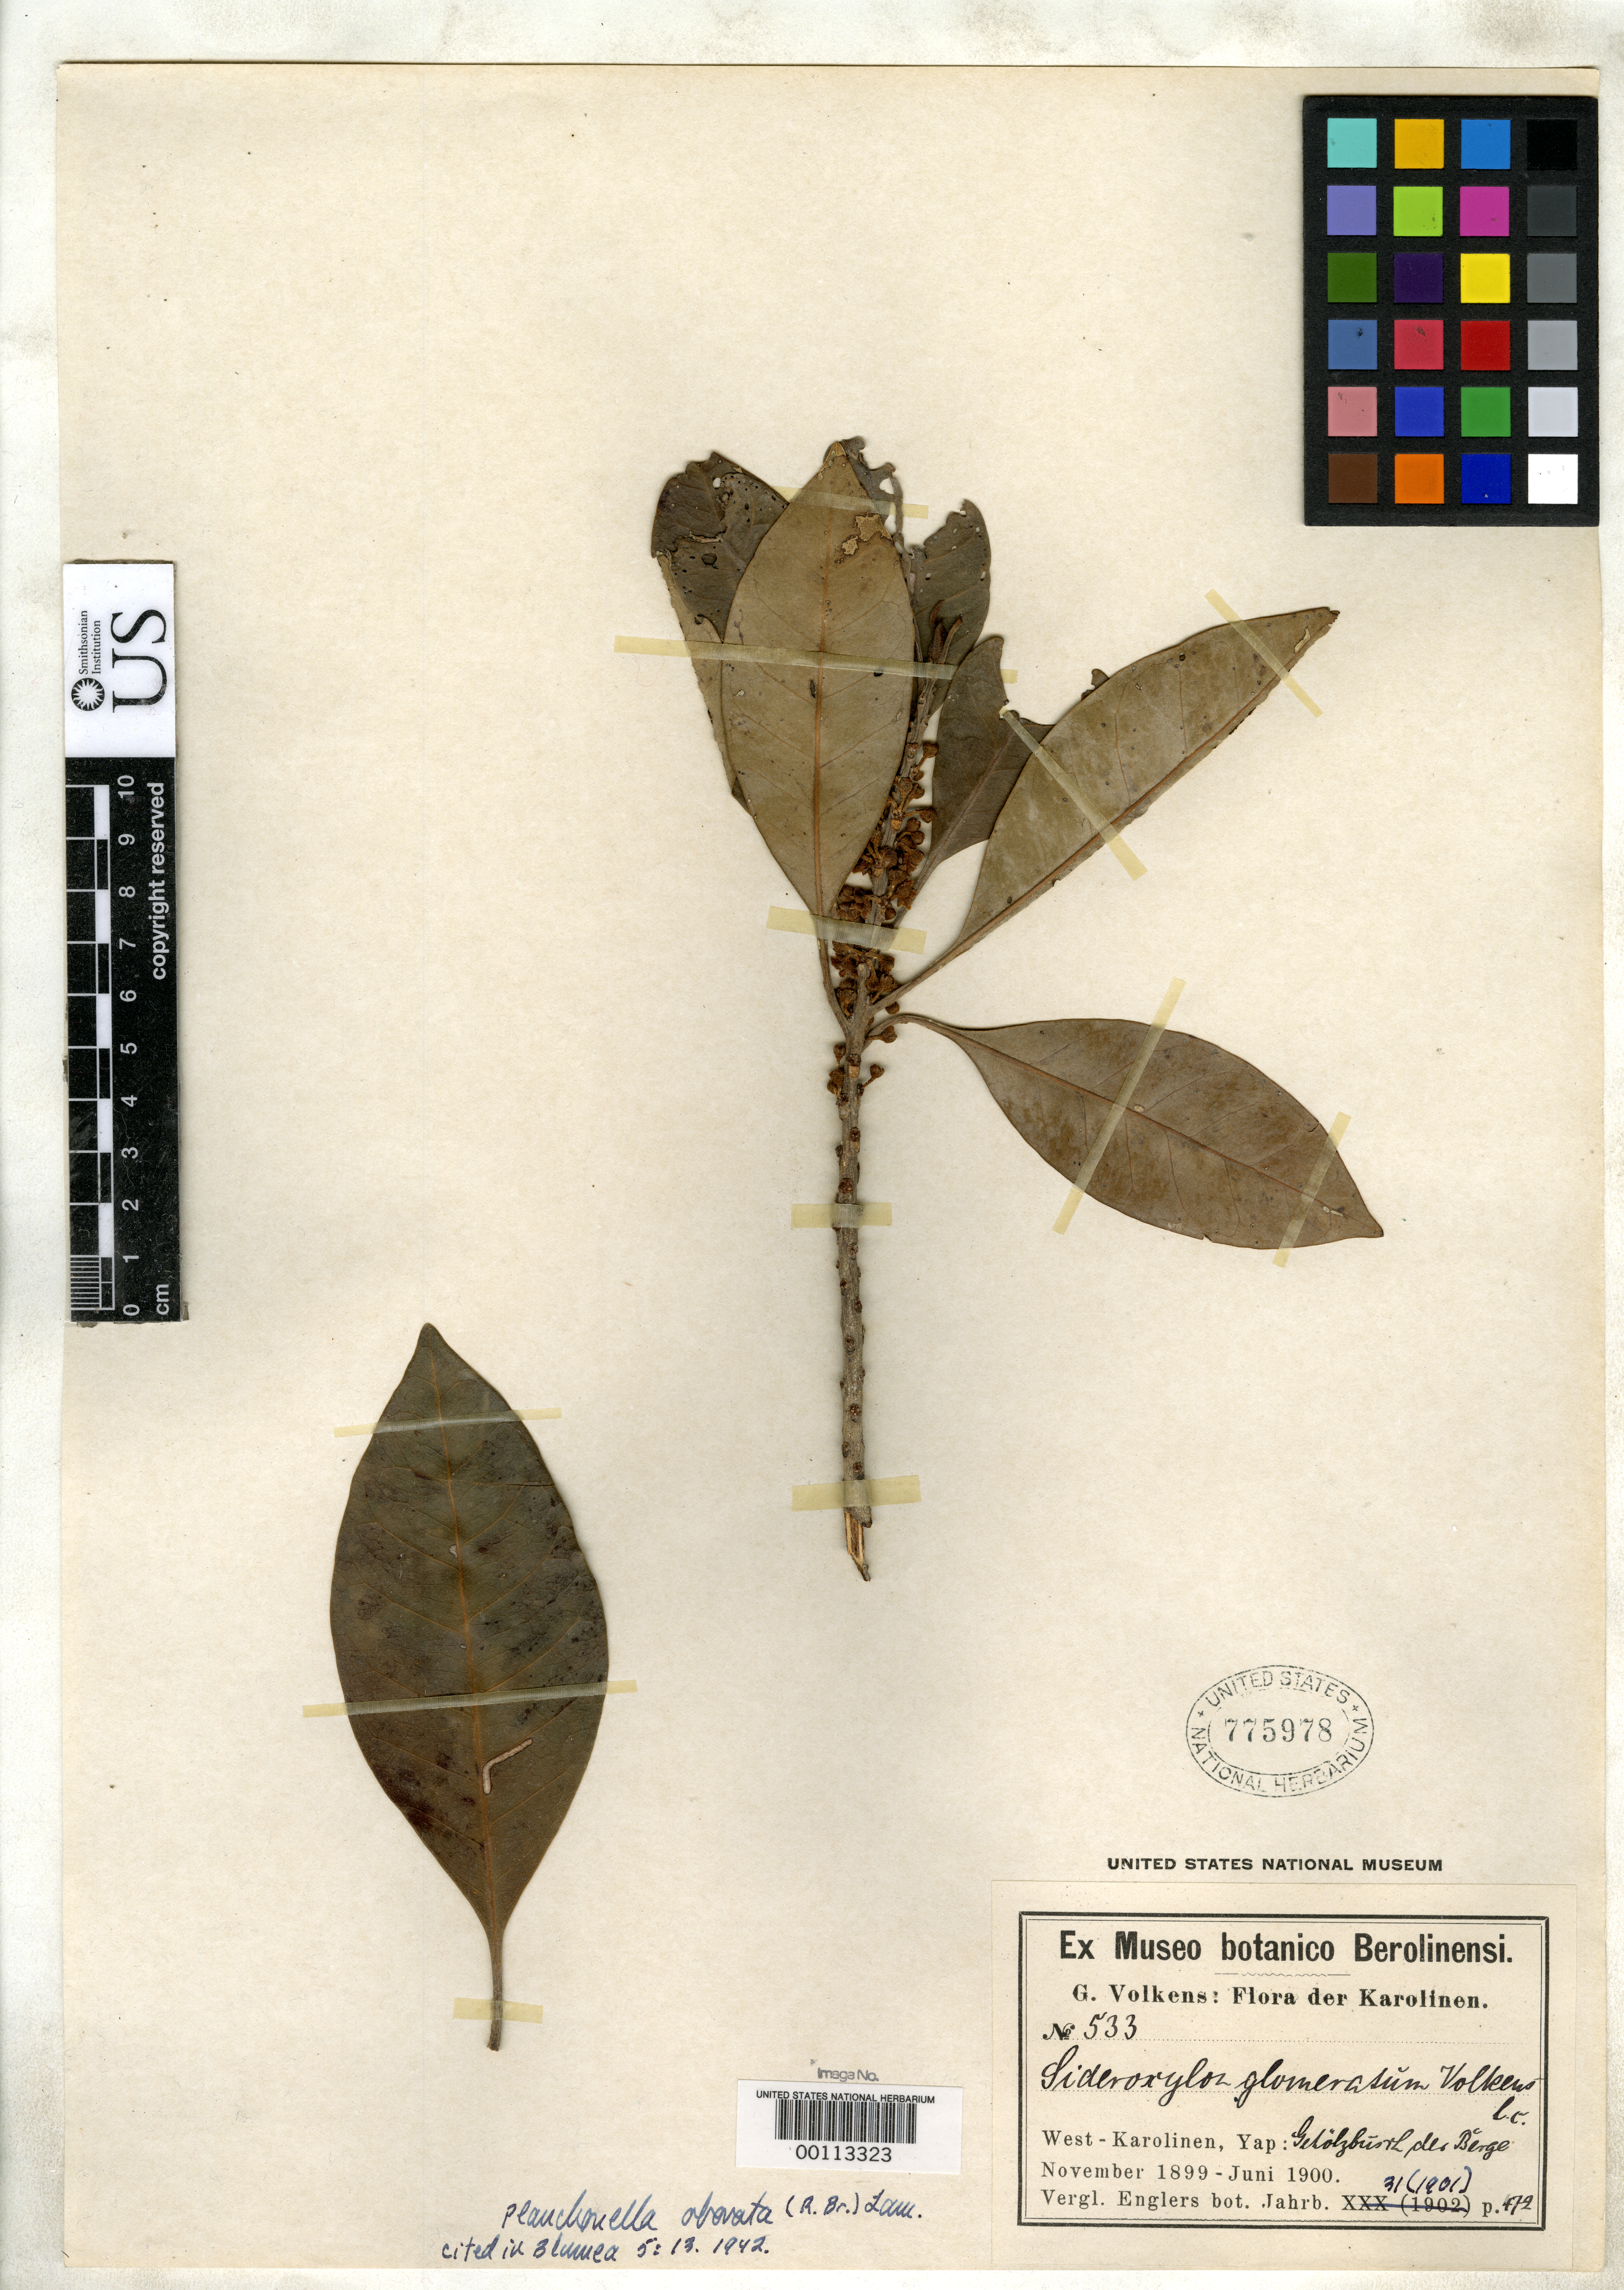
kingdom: Plantae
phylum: Tracheophyta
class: Magnoliopsida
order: Ericales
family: Sapotaceae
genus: Sideroxylon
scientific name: Sideroxylon glomeratum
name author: Volkens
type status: Isotype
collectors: G. Volkens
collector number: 533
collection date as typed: Nov 1899 to -- Jun 1900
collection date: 1899-11/1900-06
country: Micronesia, Federated States of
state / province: Yap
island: Yap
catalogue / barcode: US 775978